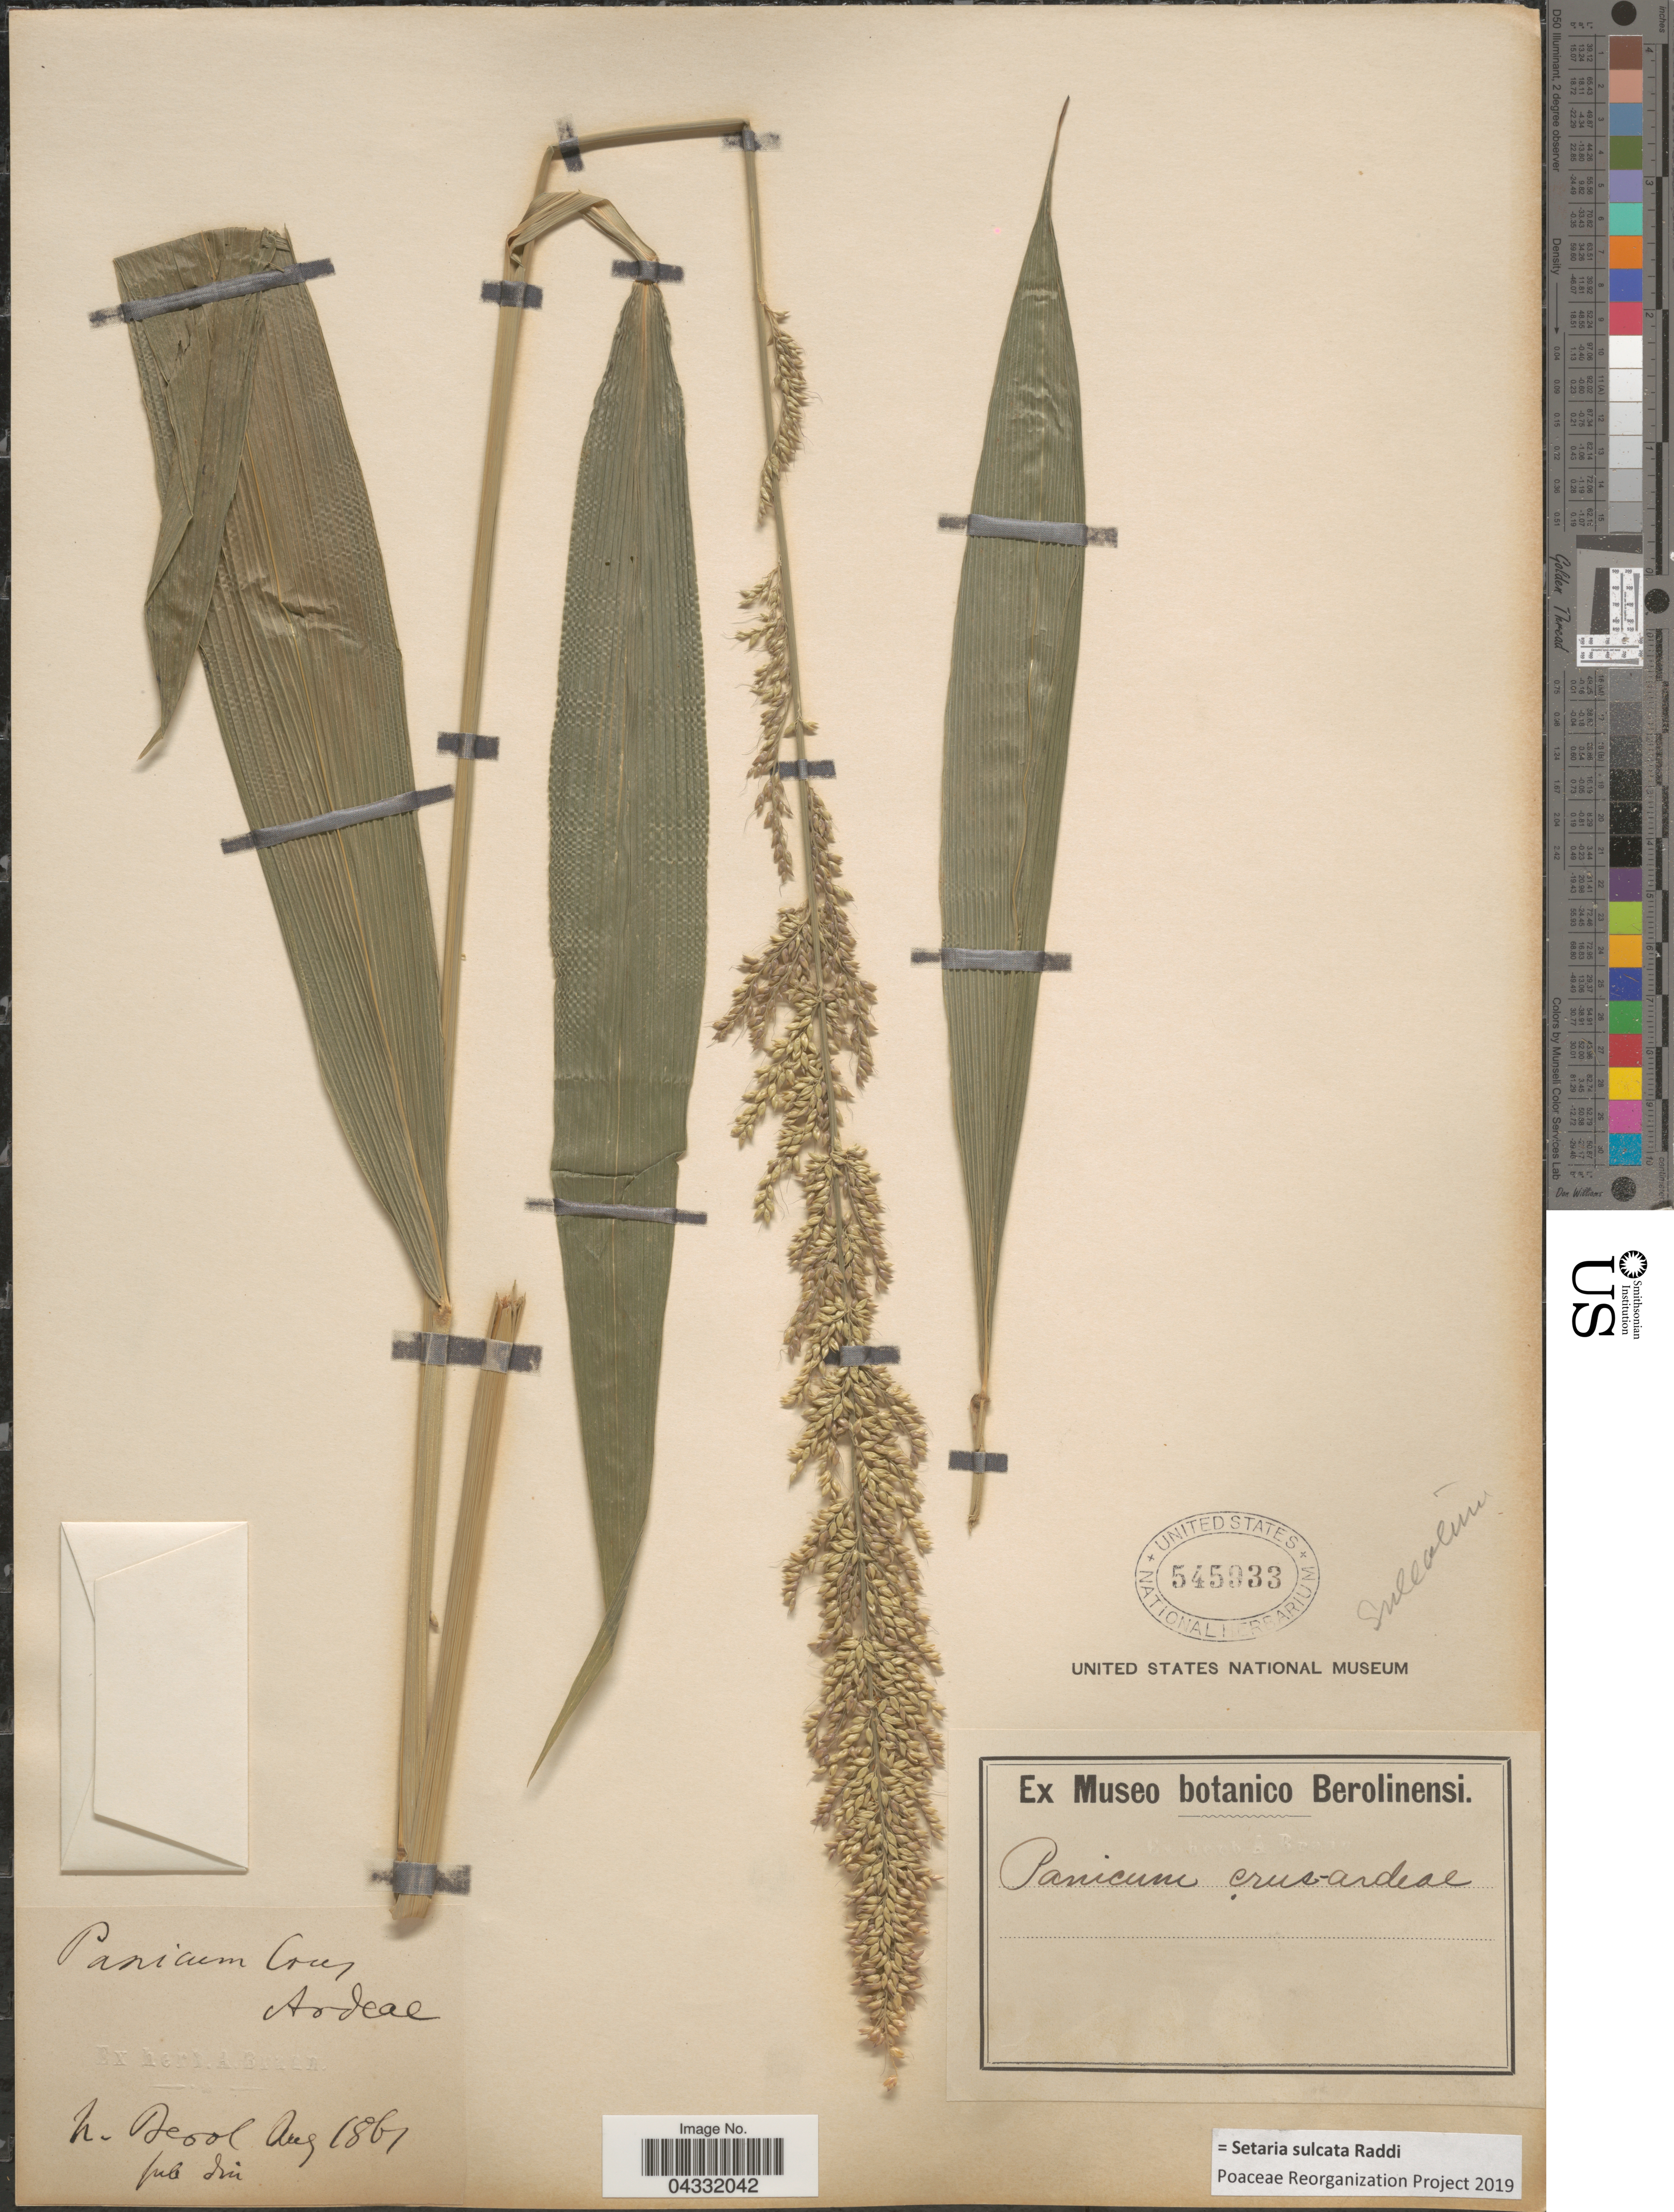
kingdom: Plantae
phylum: Tracheophyta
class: Liliopsida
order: Poales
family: Poaceae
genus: Setaria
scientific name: Setaria sulcata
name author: Raddi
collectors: H. Berol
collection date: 1861-08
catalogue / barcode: US 545933